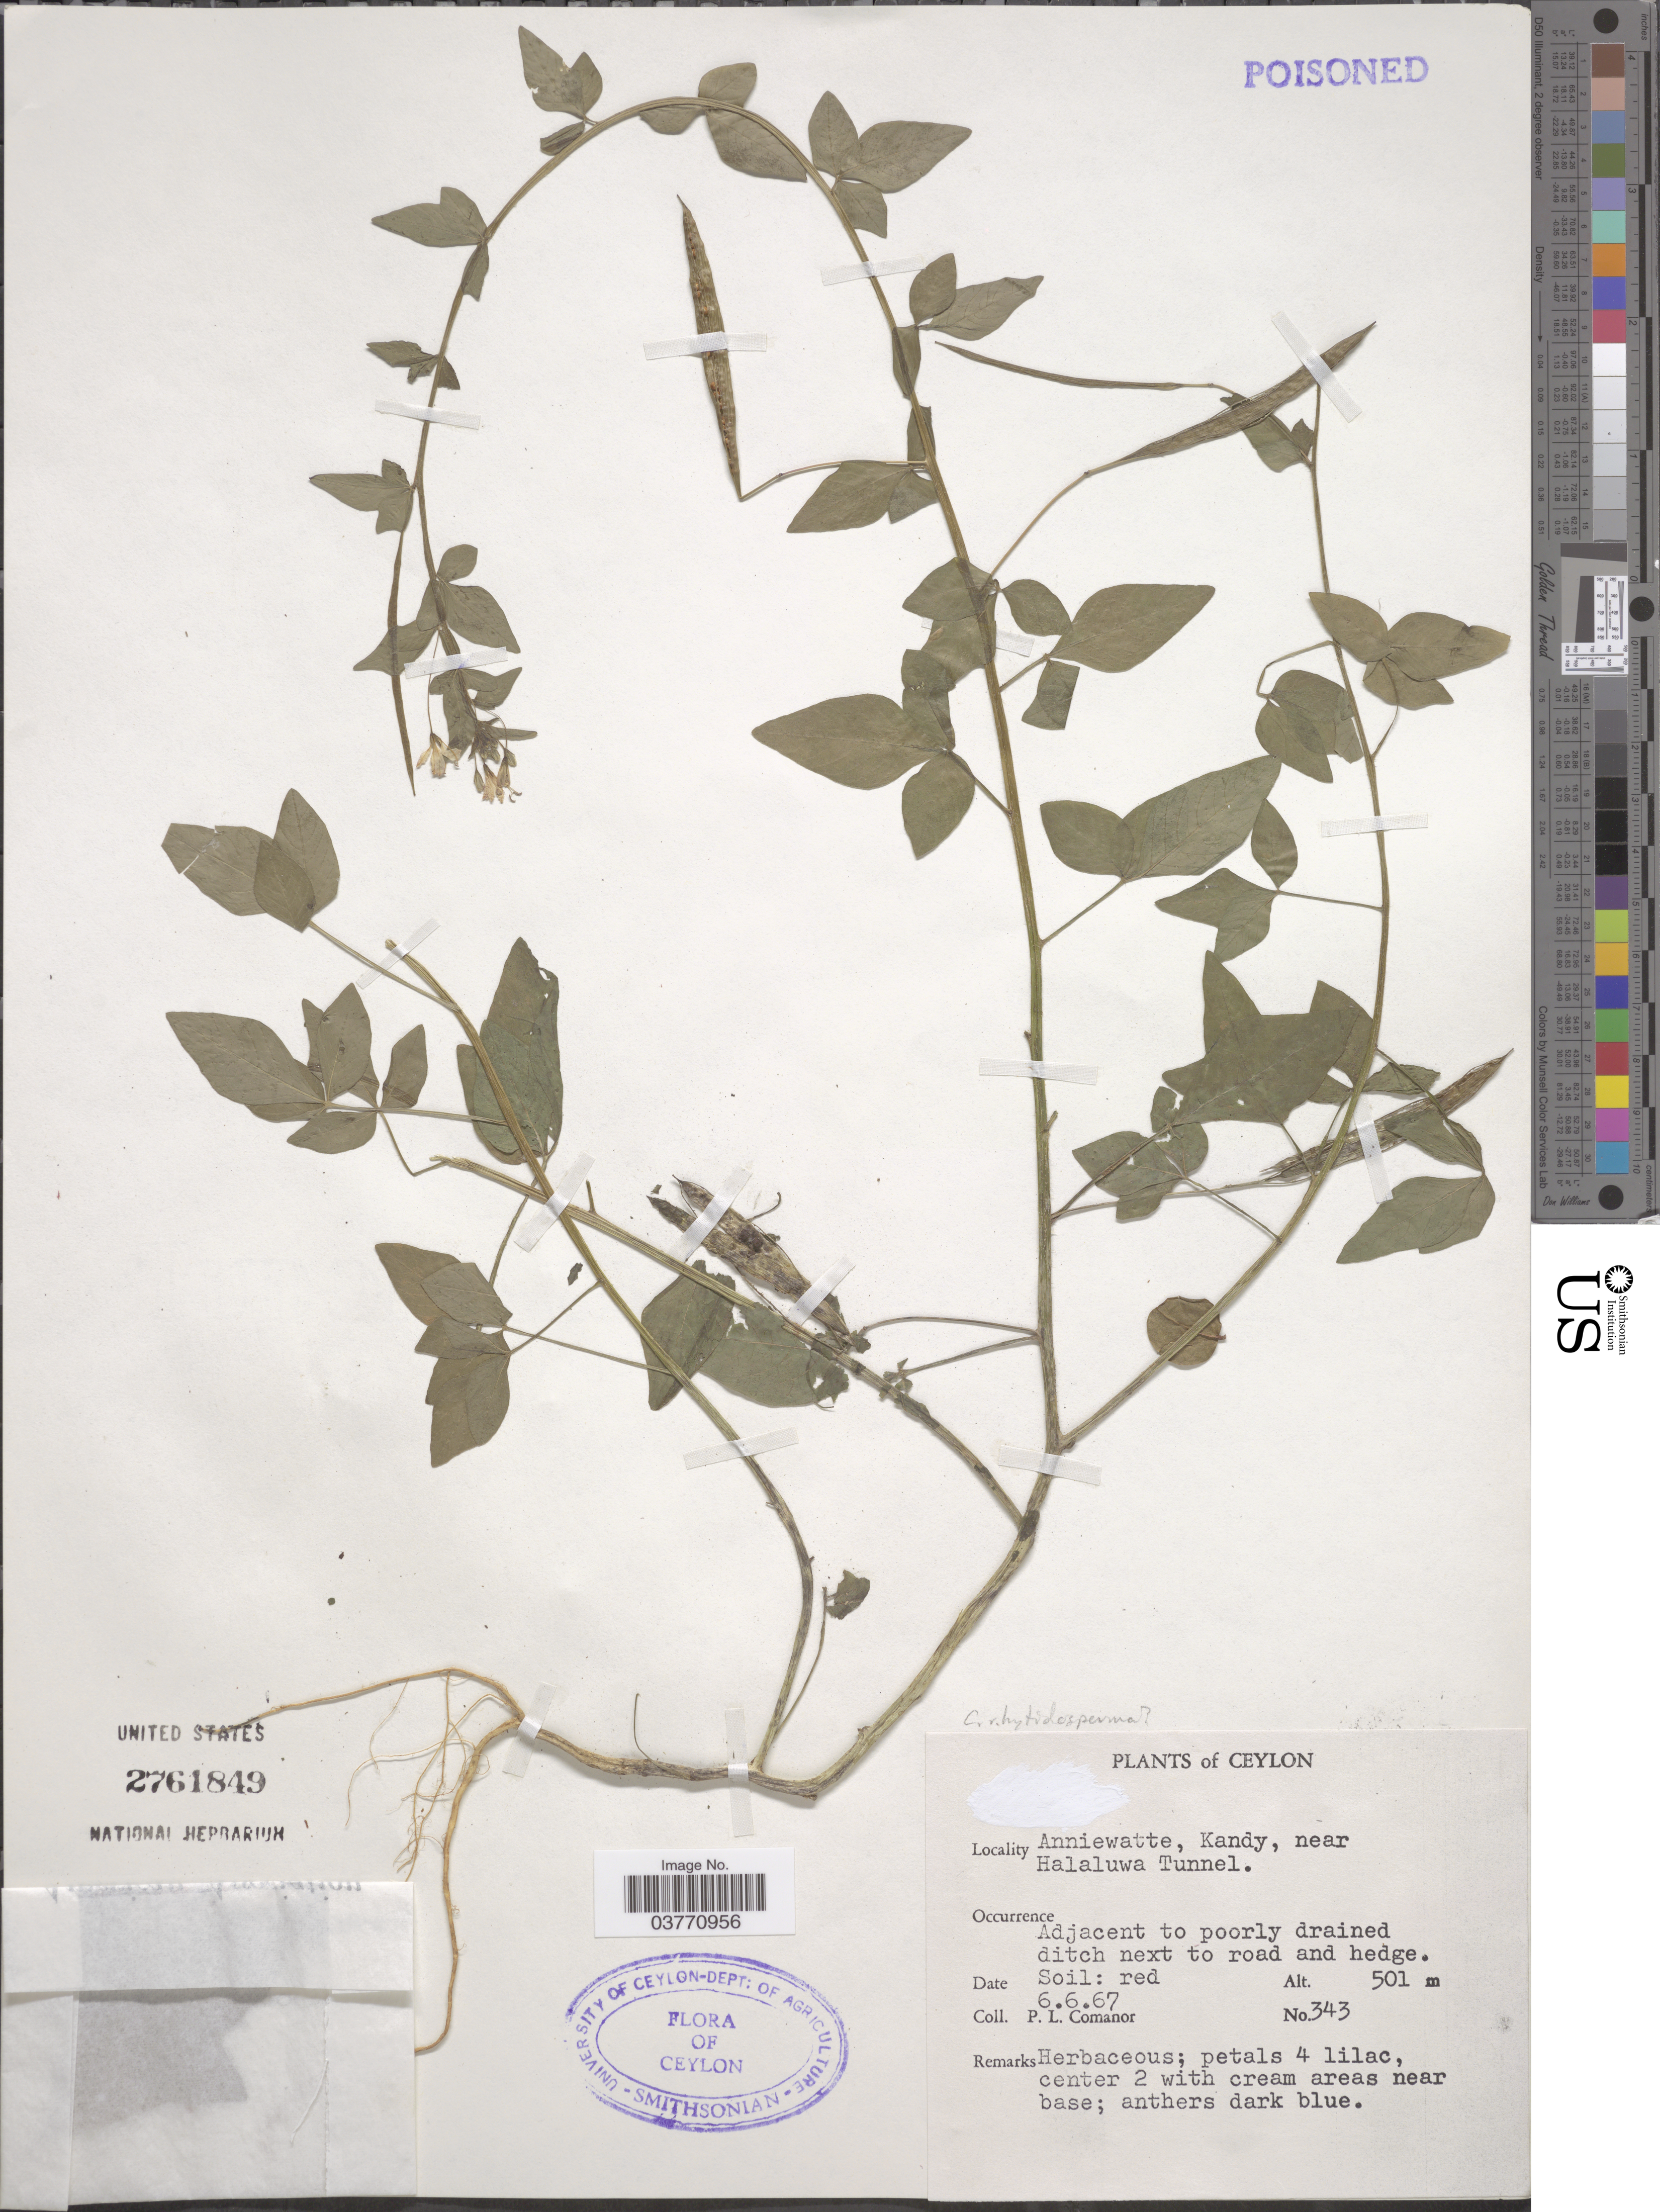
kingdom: Plantae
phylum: Tracheophyta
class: Magnoliopsida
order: Brassicales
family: Cleomaceae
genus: Sieruela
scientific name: Sieruela rutidosperma var. rutidosperma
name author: (DC.) Roalson & J.C. Hall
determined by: Strong, Mark T., (BOT), Smithsonian Institution - National Museum of Natural History (UNITED STATES)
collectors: P. Comanor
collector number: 343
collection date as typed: Transcribed d/m/y: 6/6/67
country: Sri Lanka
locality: Ceylon. Anniewatte, Kandy, near Halaluwa Tunnel.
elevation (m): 501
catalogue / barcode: US 2761849